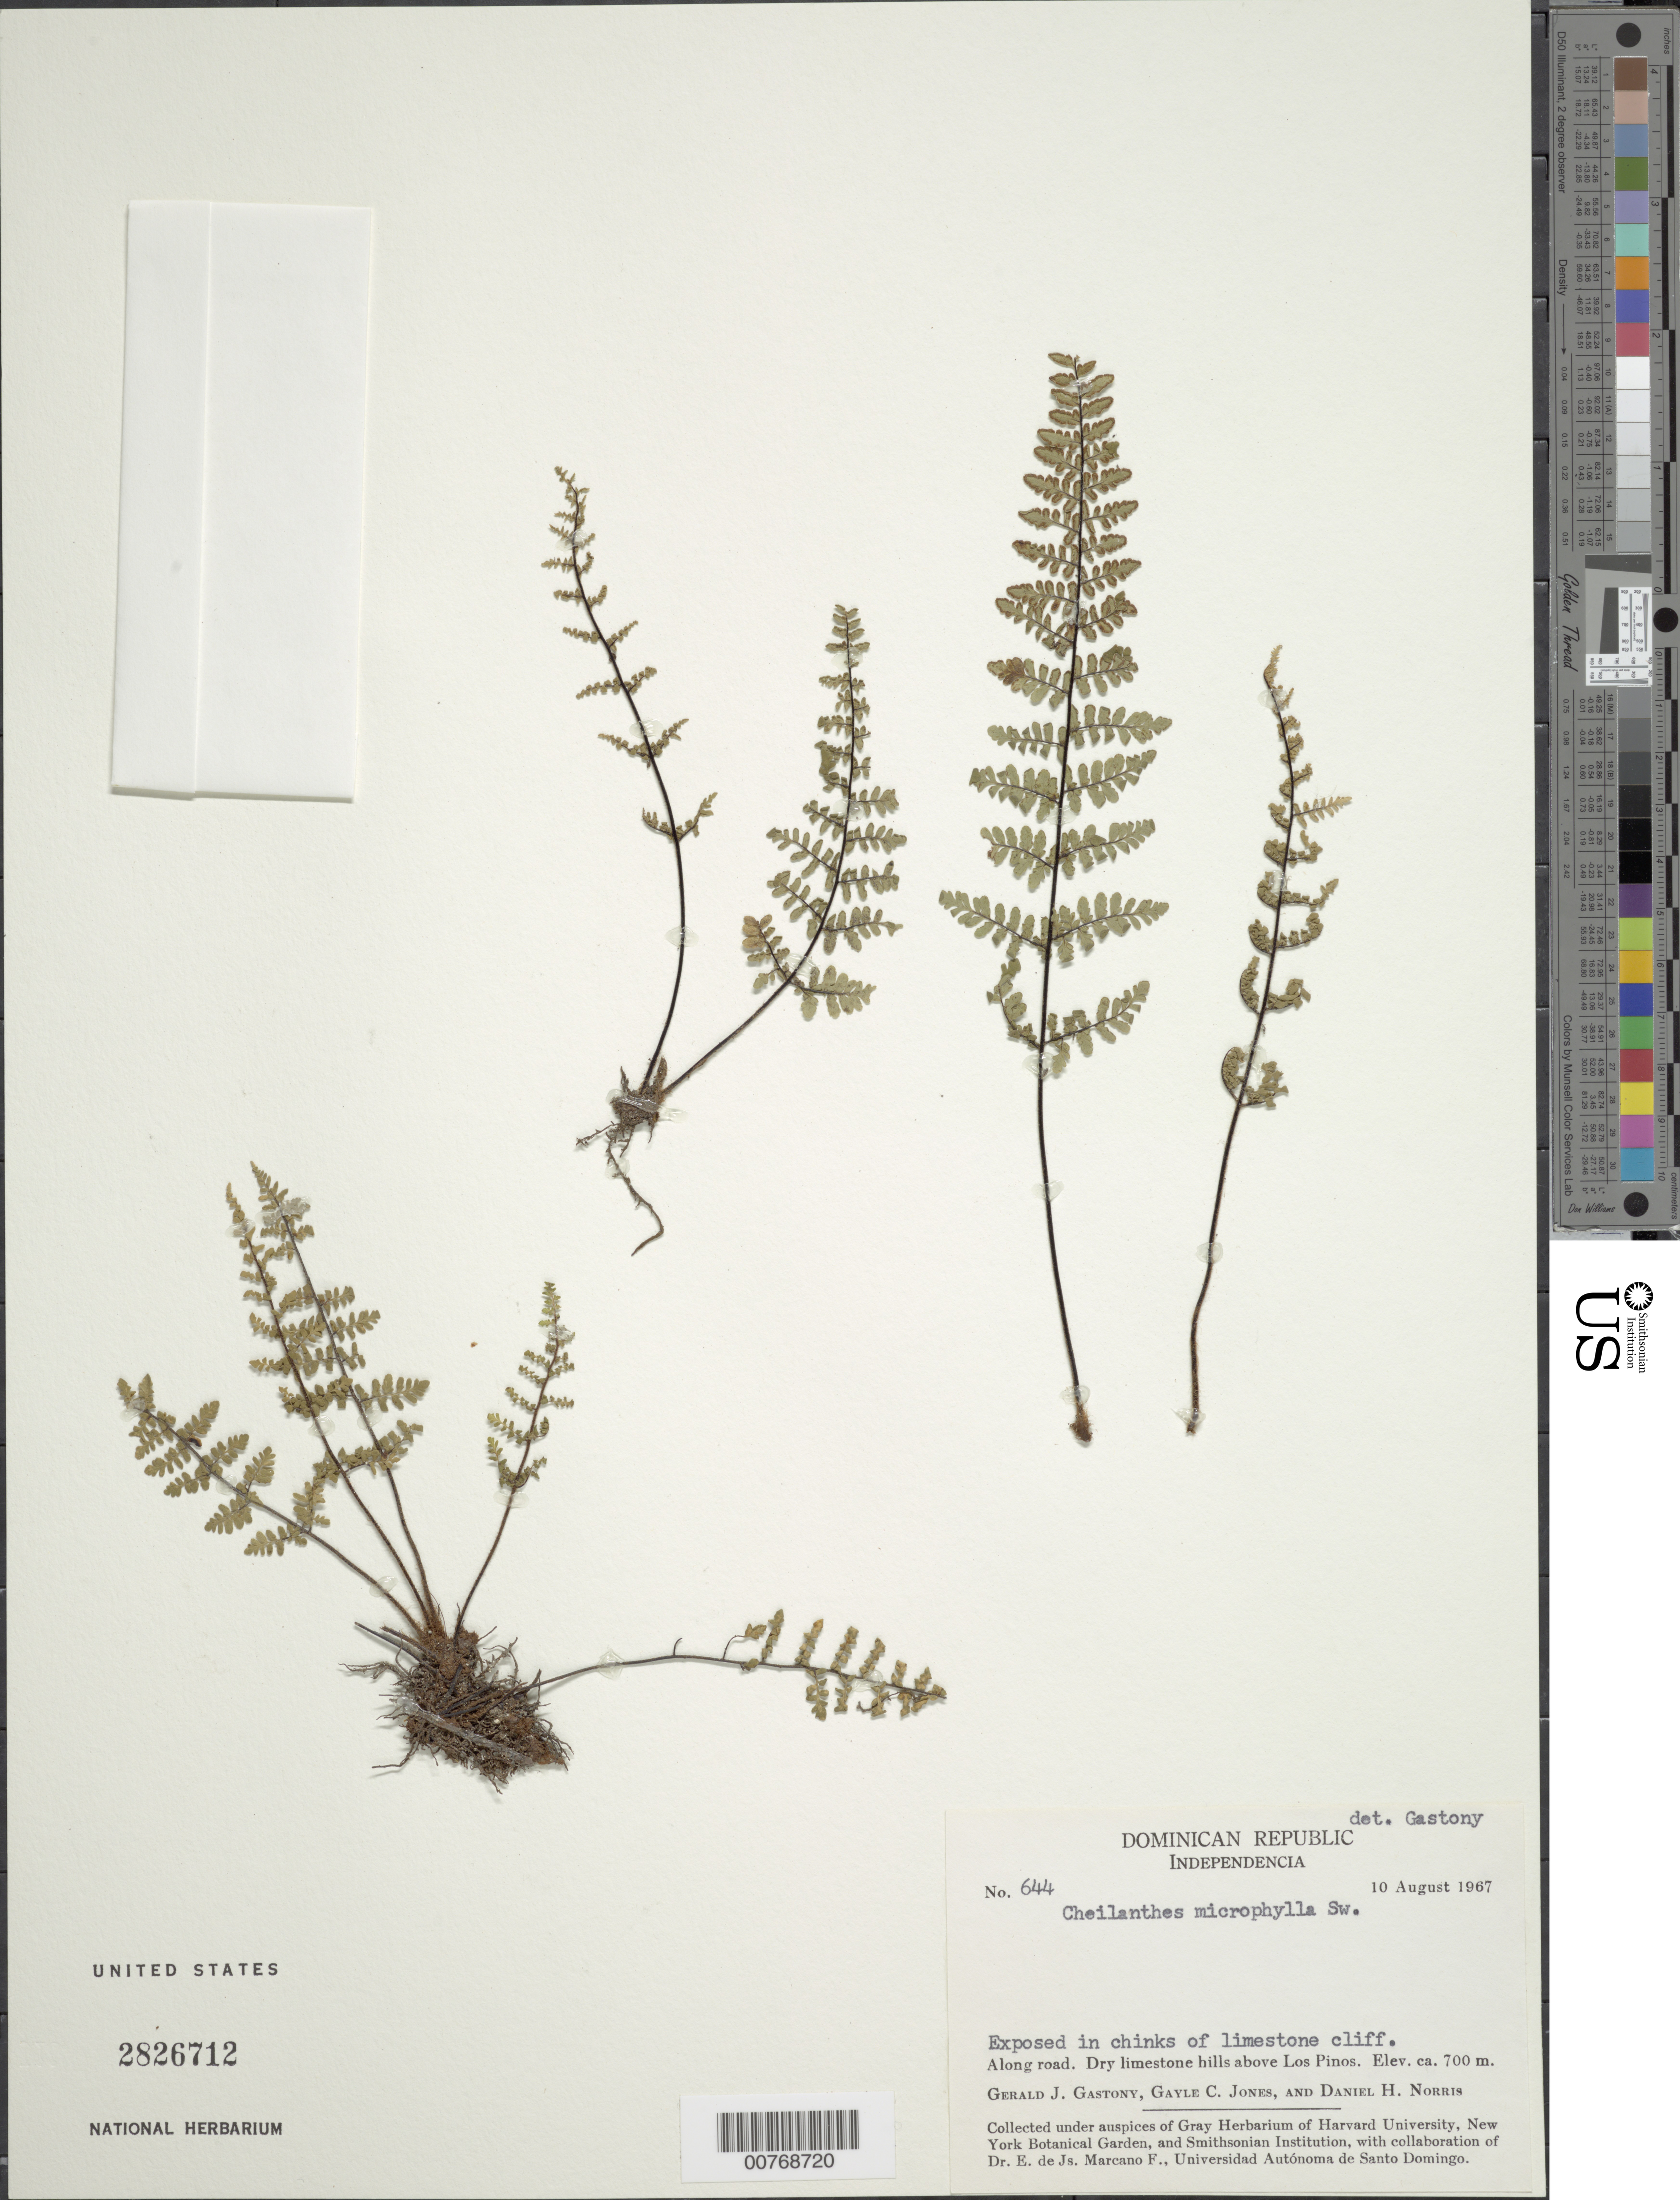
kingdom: Plantae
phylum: Tracheophyta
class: Polypodiopsida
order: Polypodiales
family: Pteridaceae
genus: Myriopteris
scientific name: Myriopteris microphylla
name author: (Sw.) Grusz & Windham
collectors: G. Gastony, G. C. Jones & D. H. Norris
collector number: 644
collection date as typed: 10 Aug 1967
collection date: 1967-08-10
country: Dominican Republic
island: Hispaniola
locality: Provincia Independencia. Along road, Dry limestone hills above Los Pinos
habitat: Exposed in chinks of limestone cliff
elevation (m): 700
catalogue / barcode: US 2826712